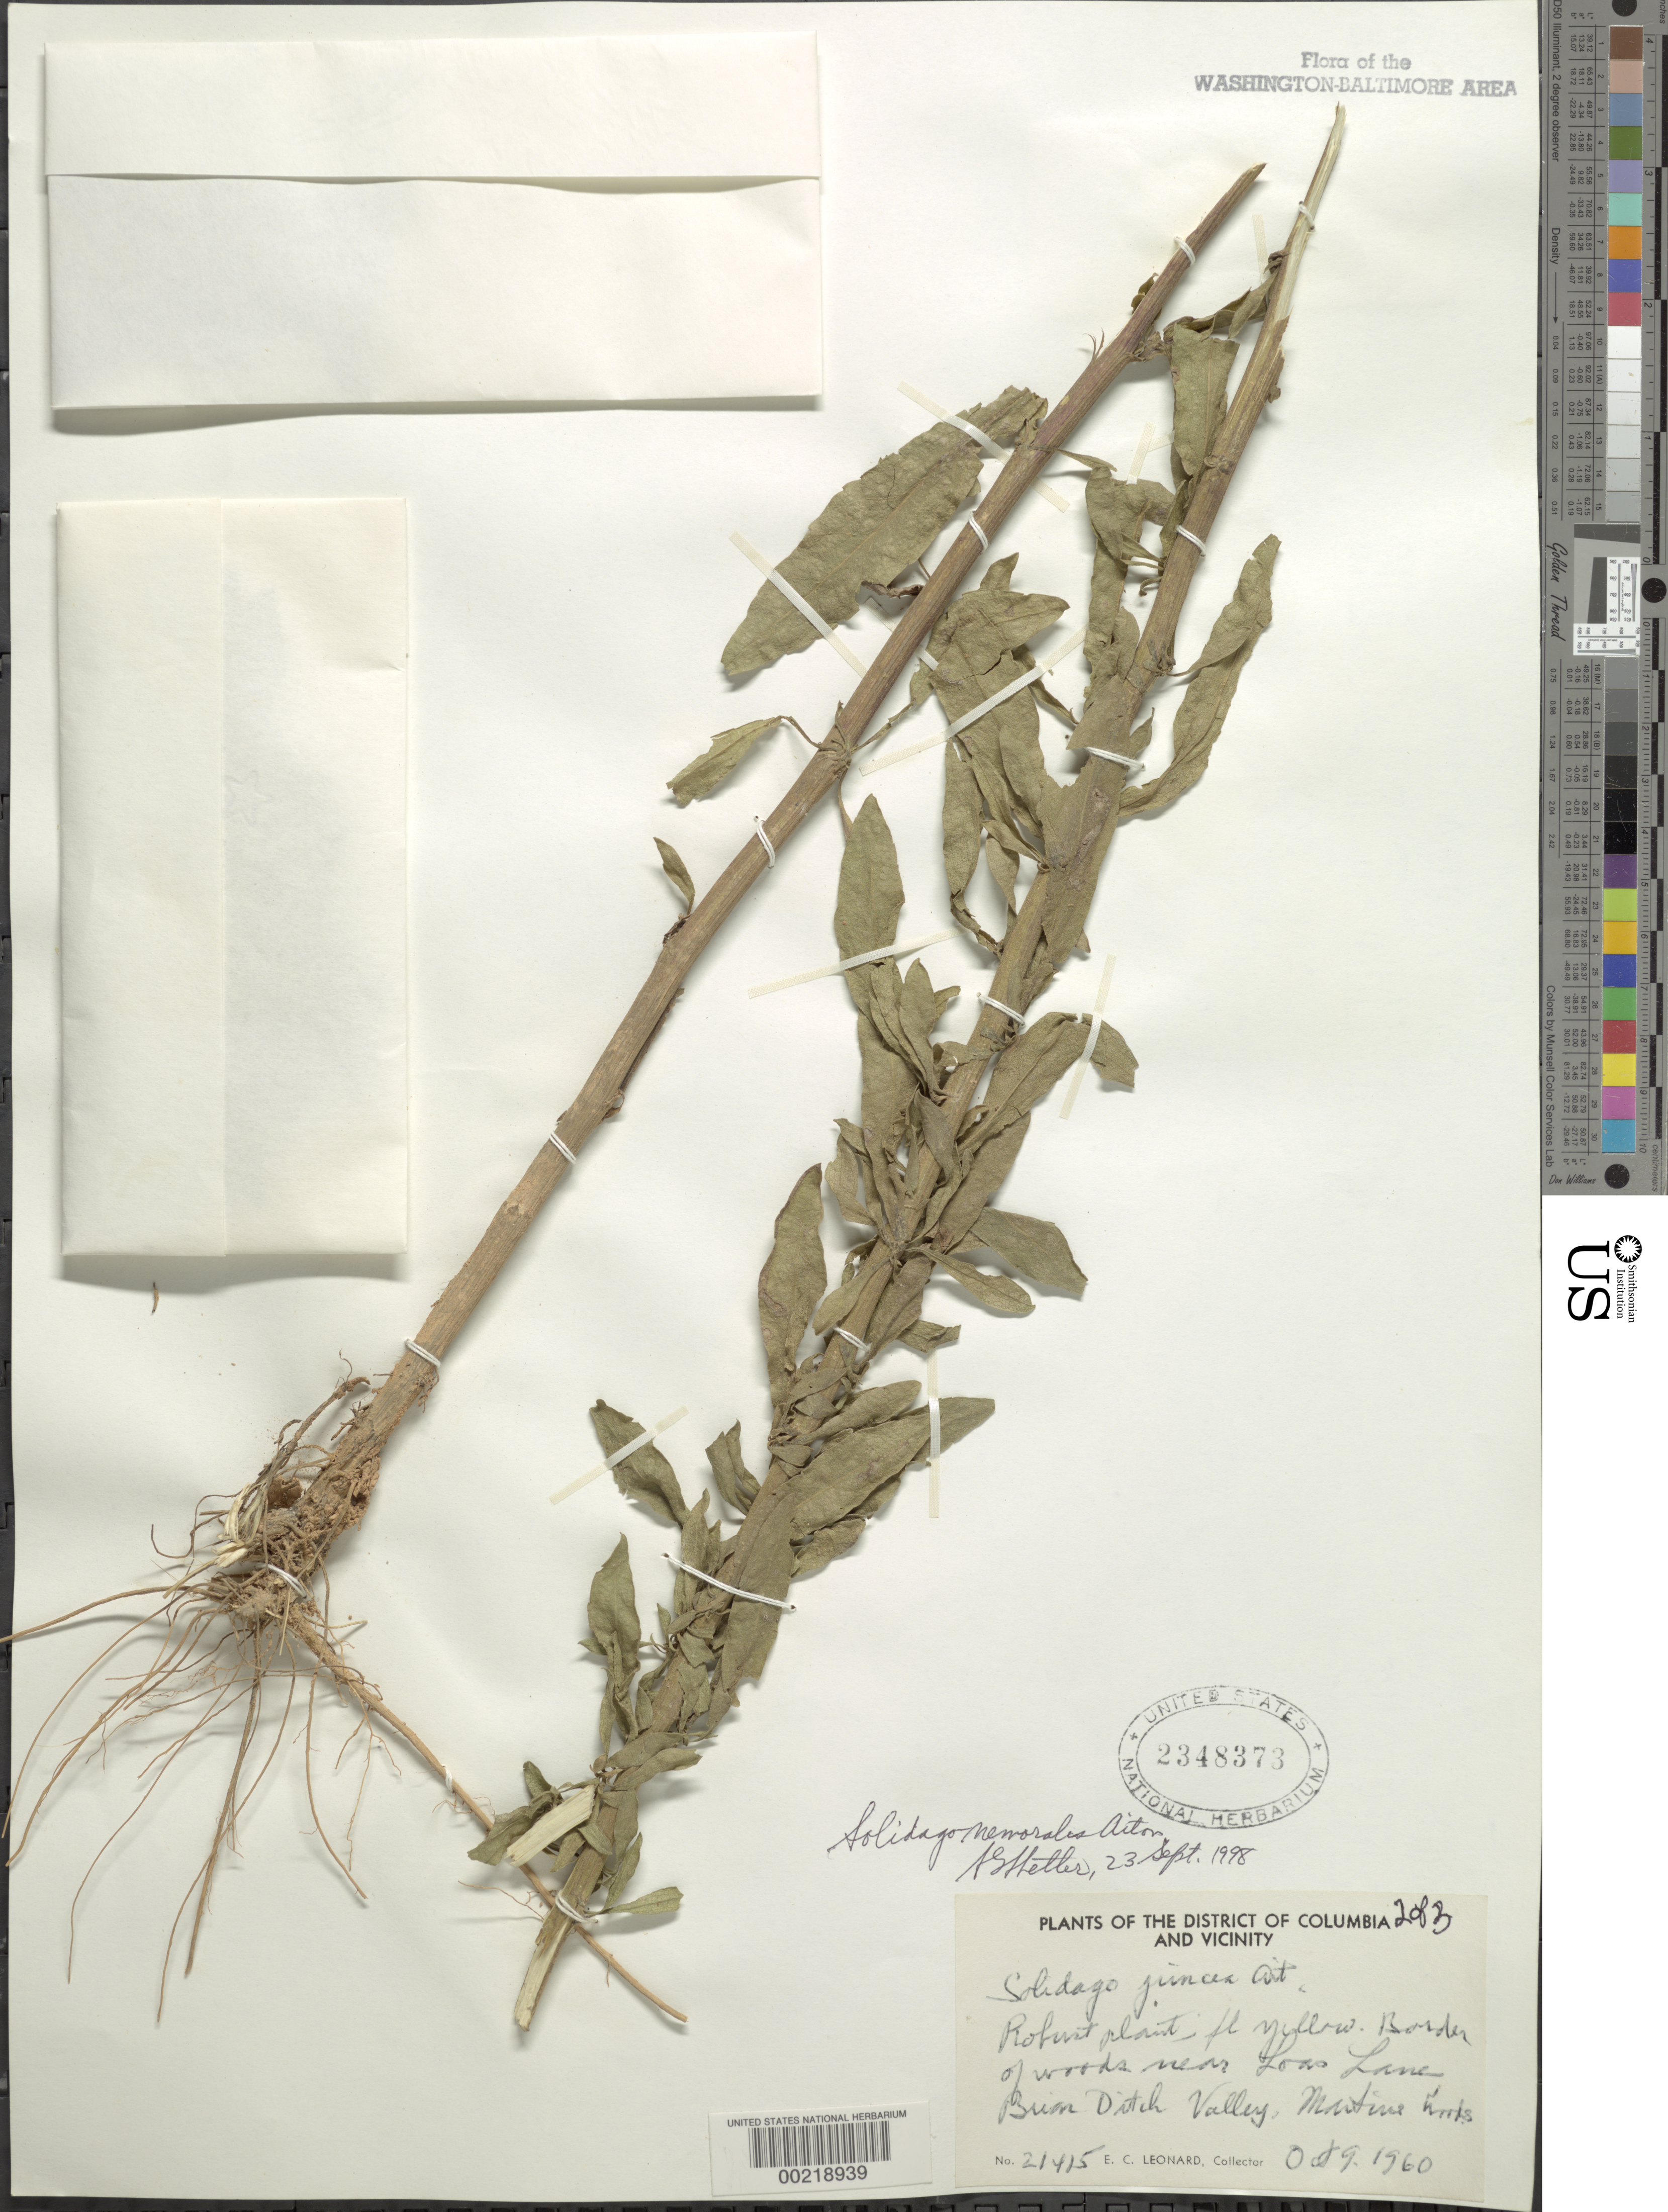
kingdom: Plantae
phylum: Tracheophyta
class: Magnoliopsida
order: Asterales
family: Asteraceae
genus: Solidago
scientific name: Solidago nemoralis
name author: Aiton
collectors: E. C. Leonard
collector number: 21415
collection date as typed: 09 Oct 1960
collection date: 1960-10-09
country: United States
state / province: Maryland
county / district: Prince George's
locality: Loas Lane Briar Ditch Valley below Martins Lane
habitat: Border of woods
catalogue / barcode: US 2348373